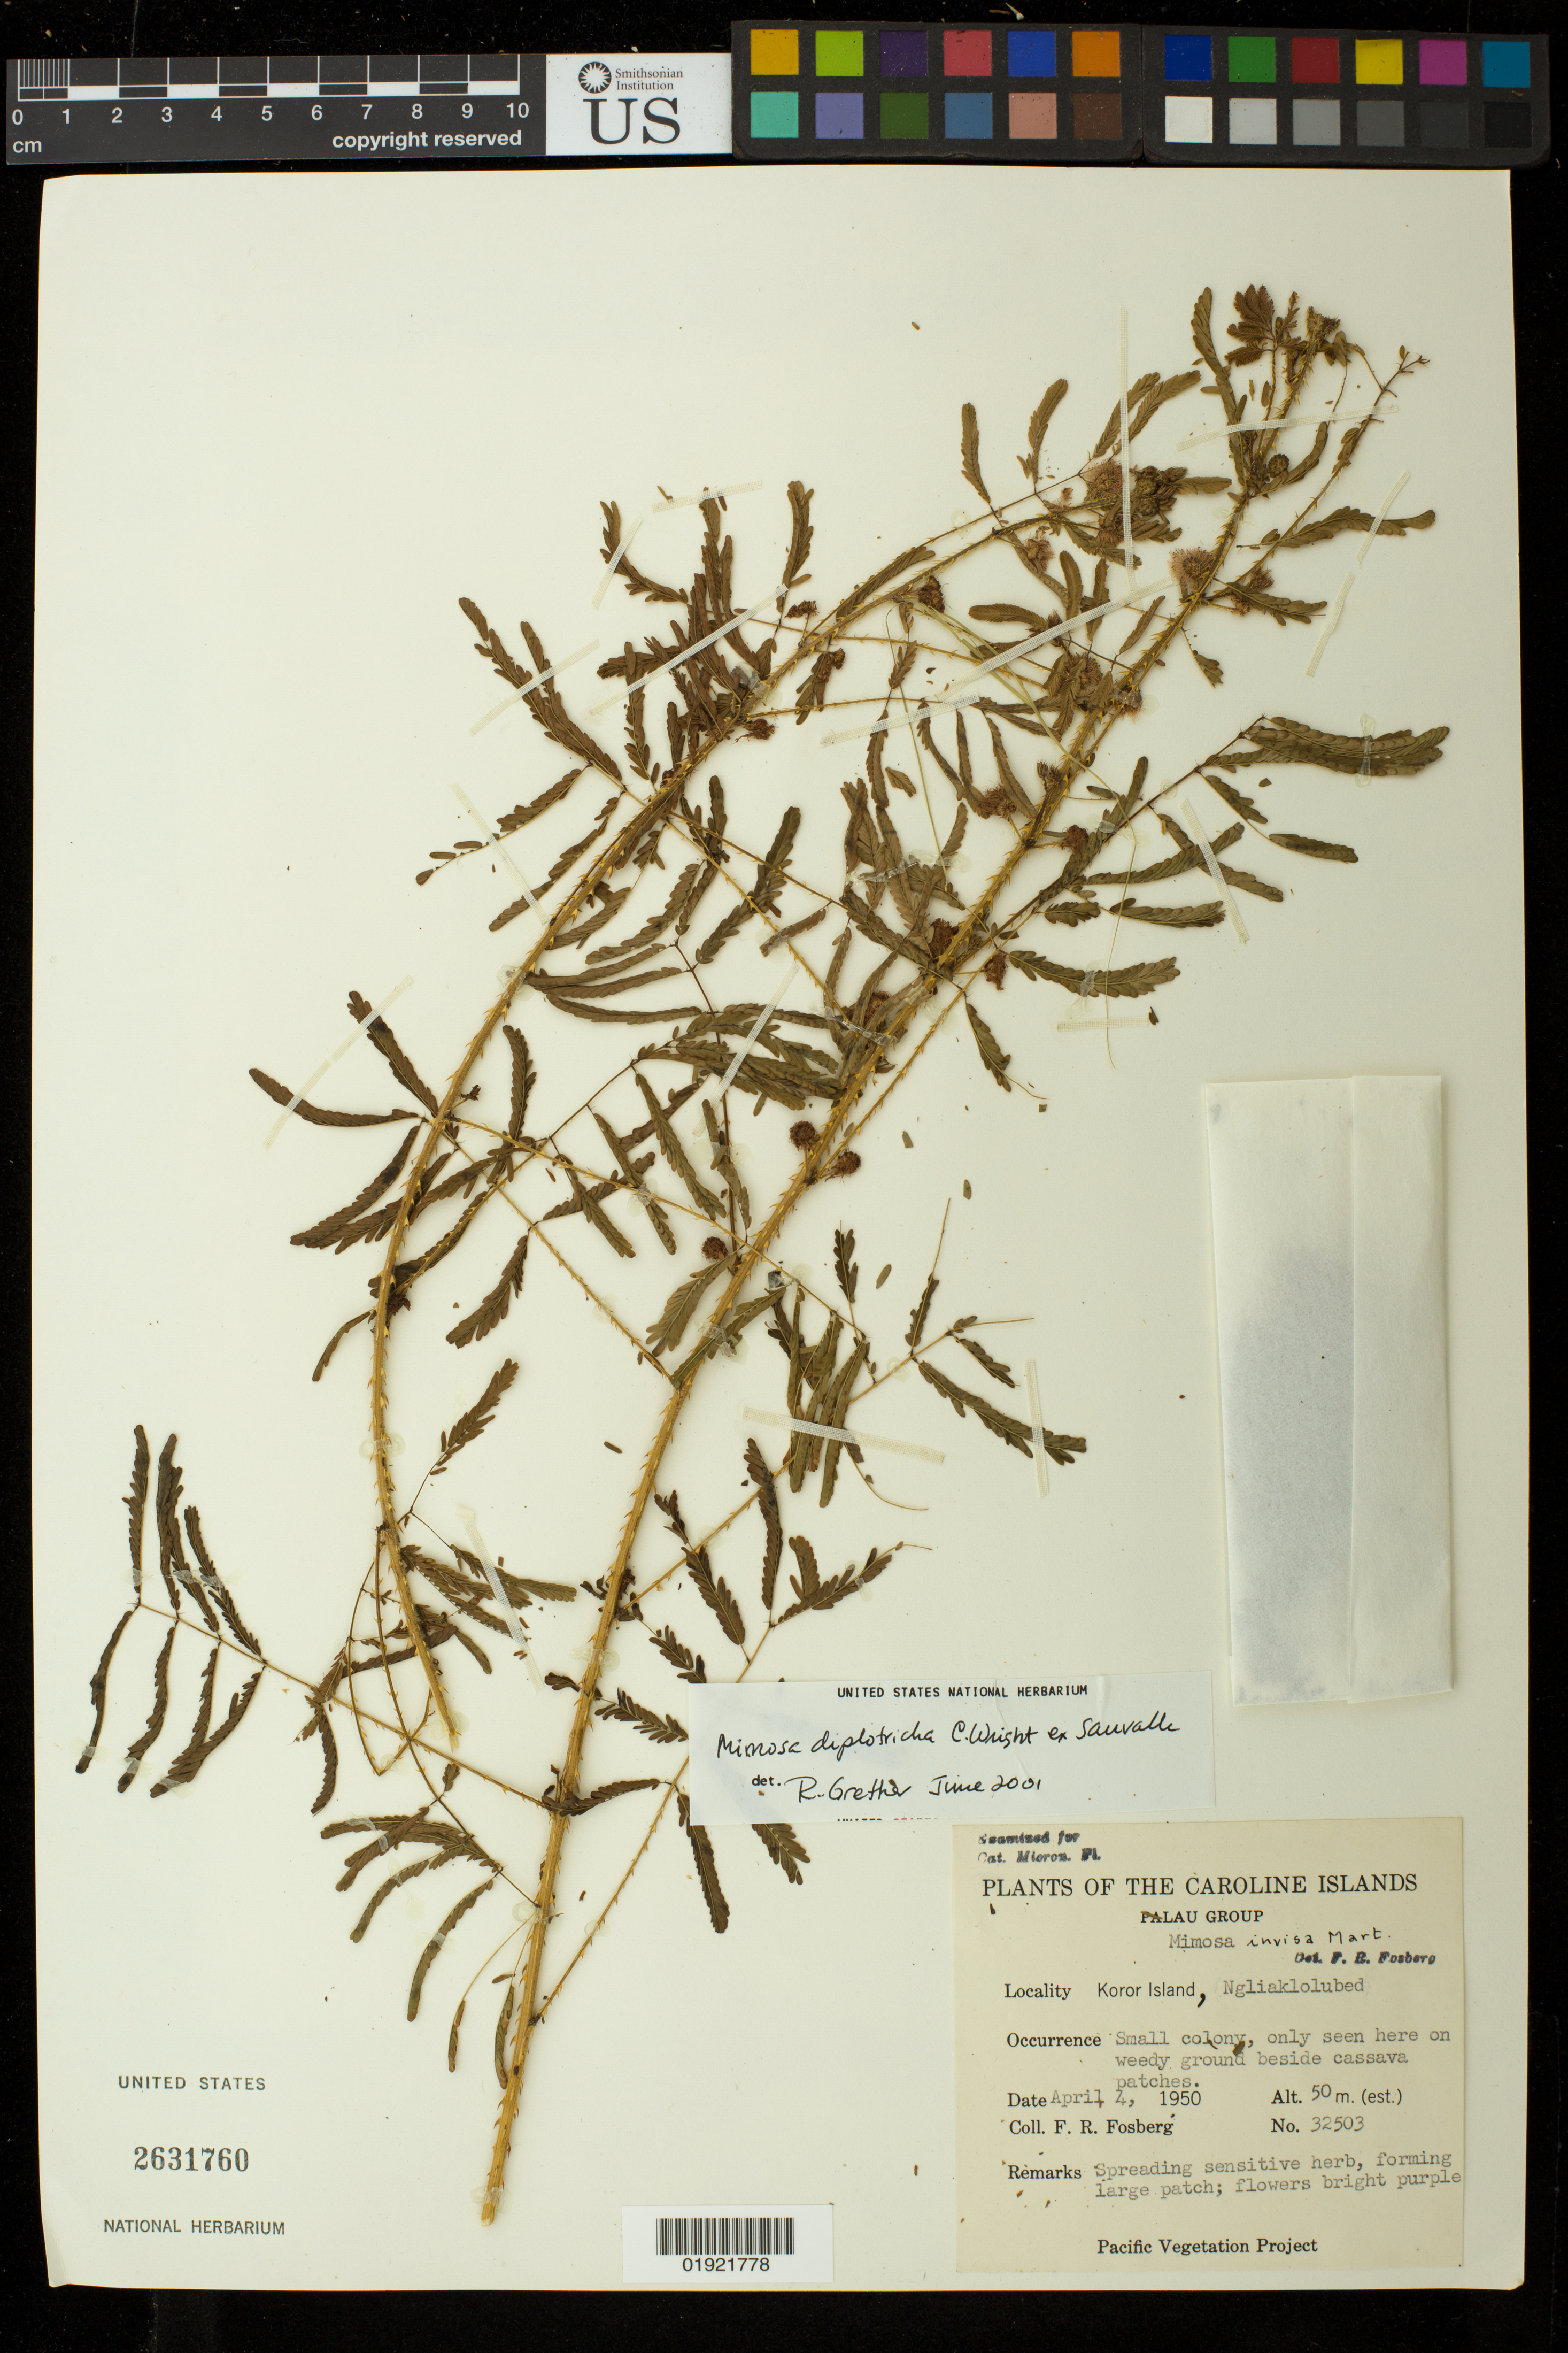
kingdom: Plantae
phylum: Tracheophyta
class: Magnoliopsida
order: Fabales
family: Fabaceae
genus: Mimosa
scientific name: Mimosa diplotricha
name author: C. Wright in Sauvalle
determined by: Grether, R.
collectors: F. R. Fosberg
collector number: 32503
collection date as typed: April 4, 1950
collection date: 1950-04-04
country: Palau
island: Oreor [Koror]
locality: Koror Island, Ngliaklolubed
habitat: small colony, only seen here on weedy ground besdie cassava patches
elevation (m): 50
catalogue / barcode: US 2631760